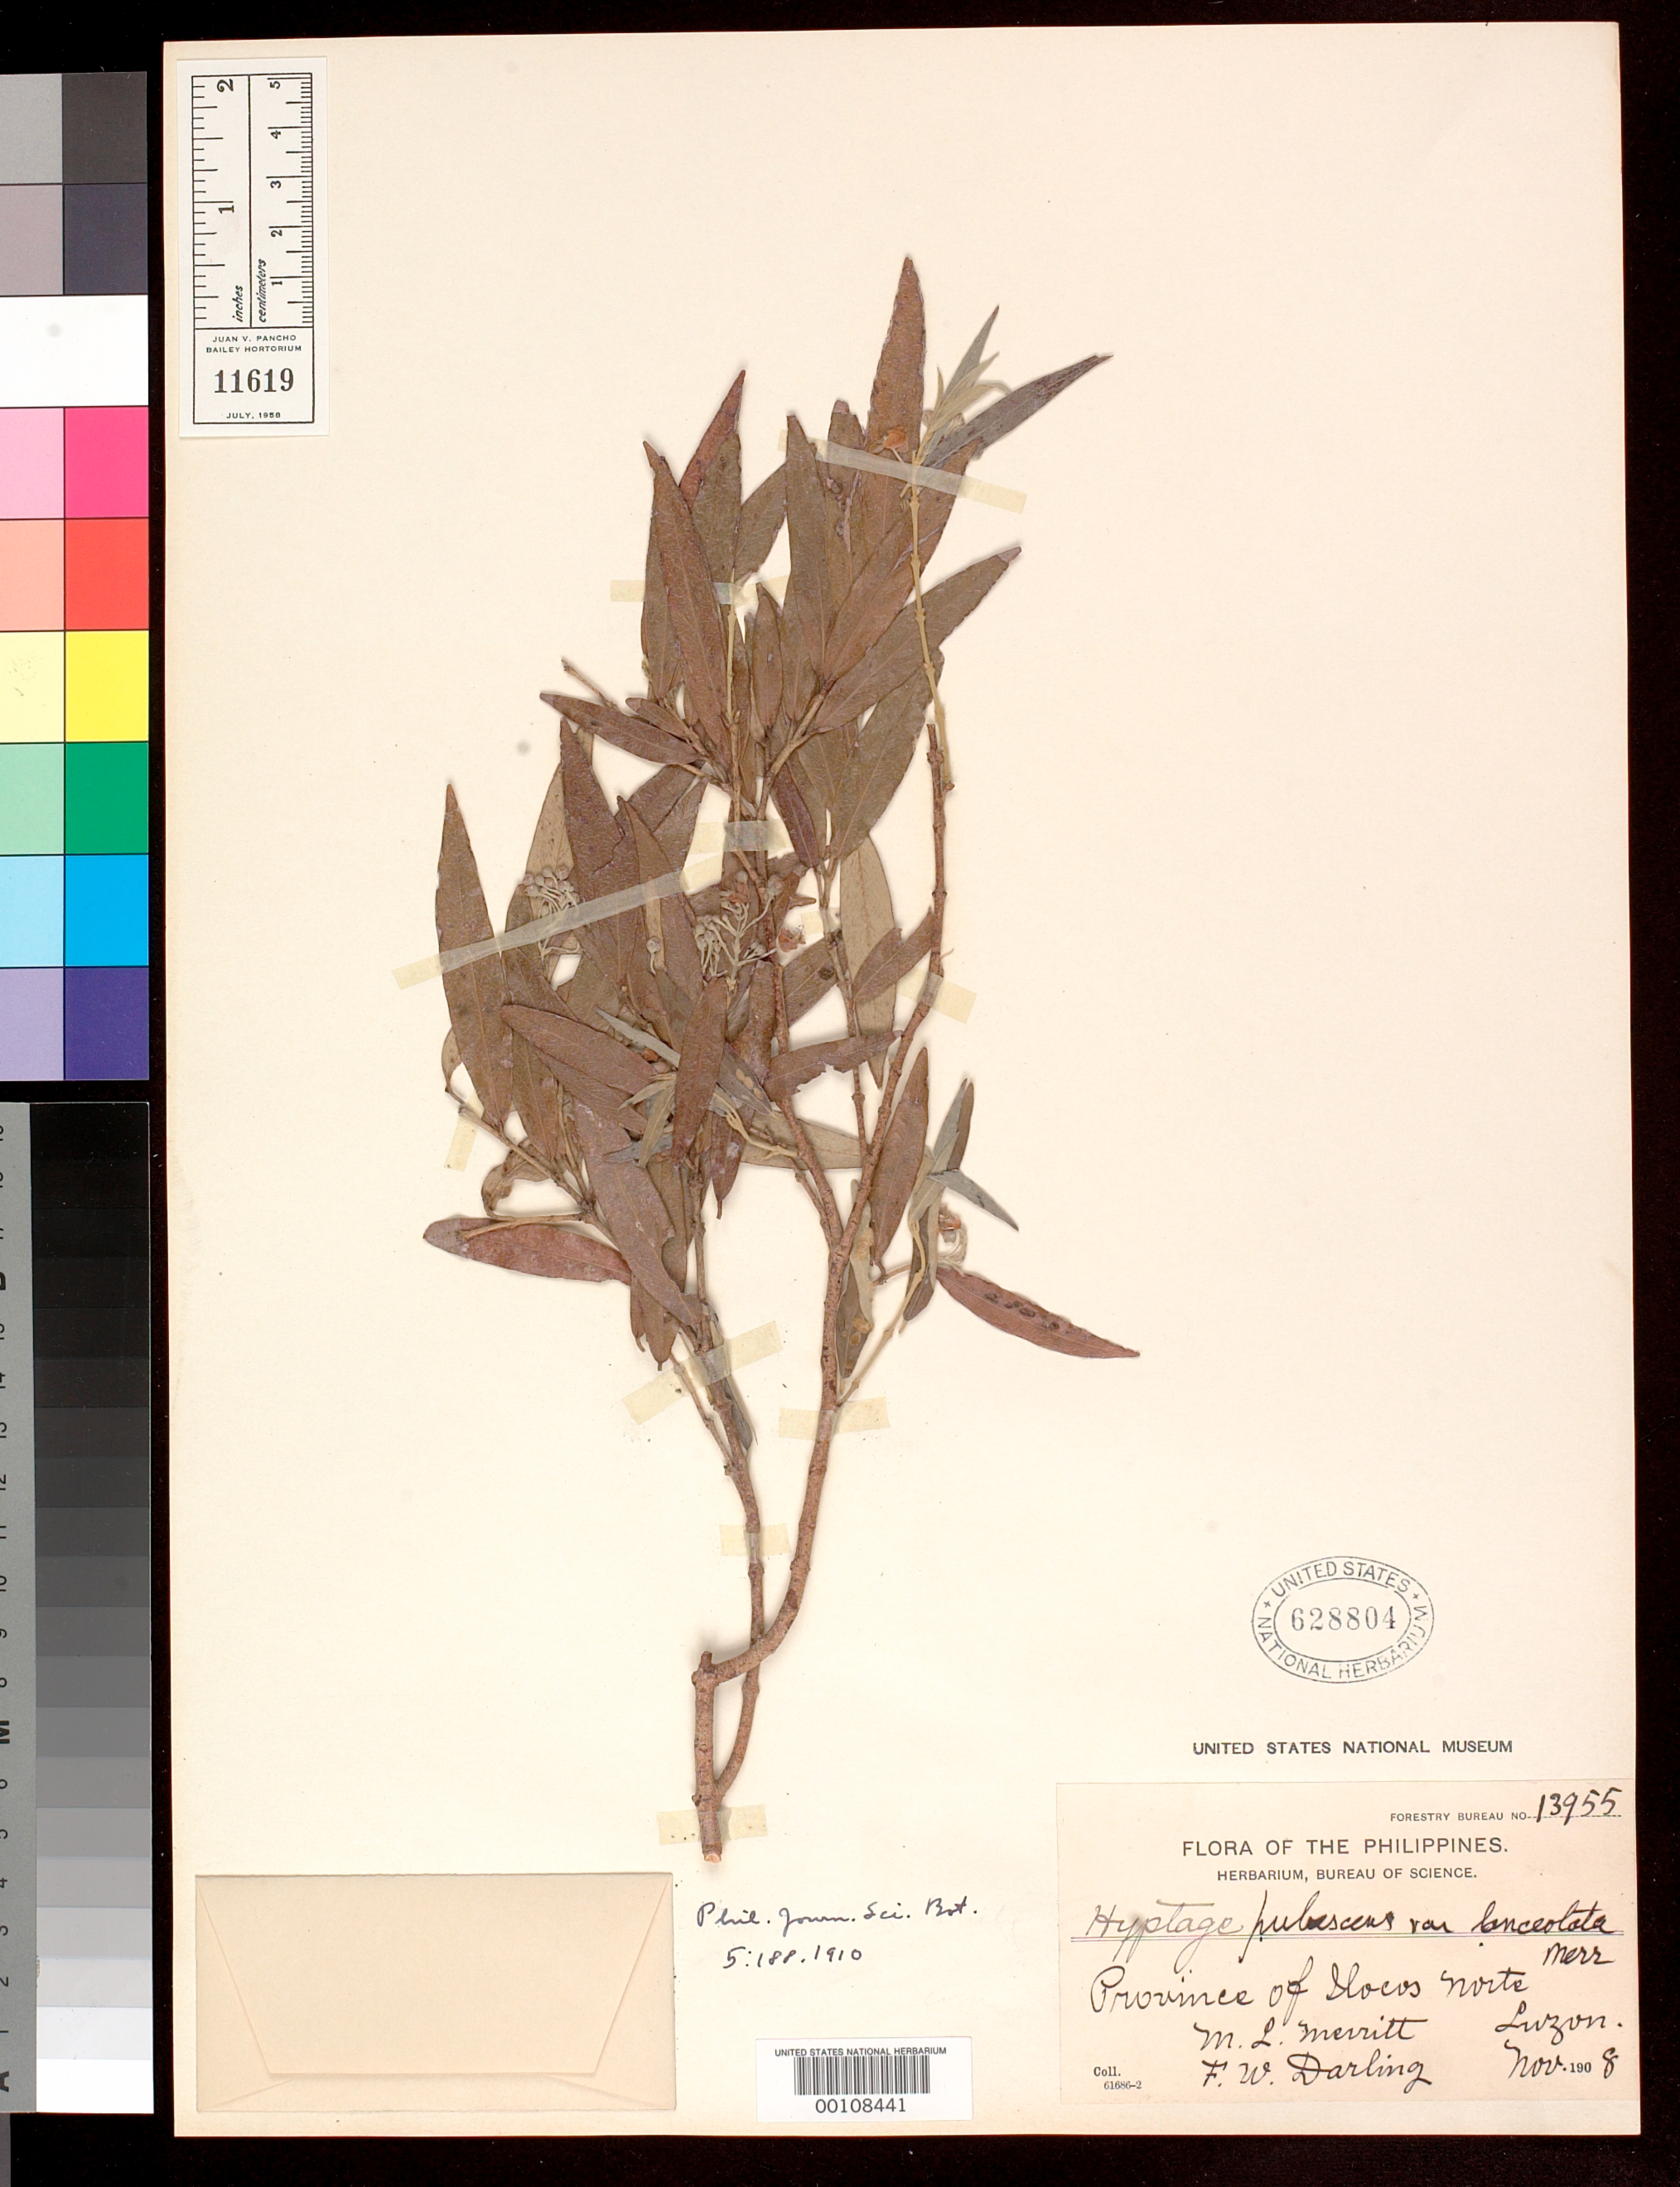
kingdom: Plantae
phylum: Tracheophyta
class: Magnoliopsida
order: Malpighiales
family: Malpighiaceae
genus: Hiptage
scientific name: Hiptage pubescens var. lanceolata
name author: Merr.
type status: Syntype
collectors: M. L. Merritt & F. Darling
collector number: Bur. Sci. 13955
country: Philippines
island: Luzon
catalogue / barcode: US 628804